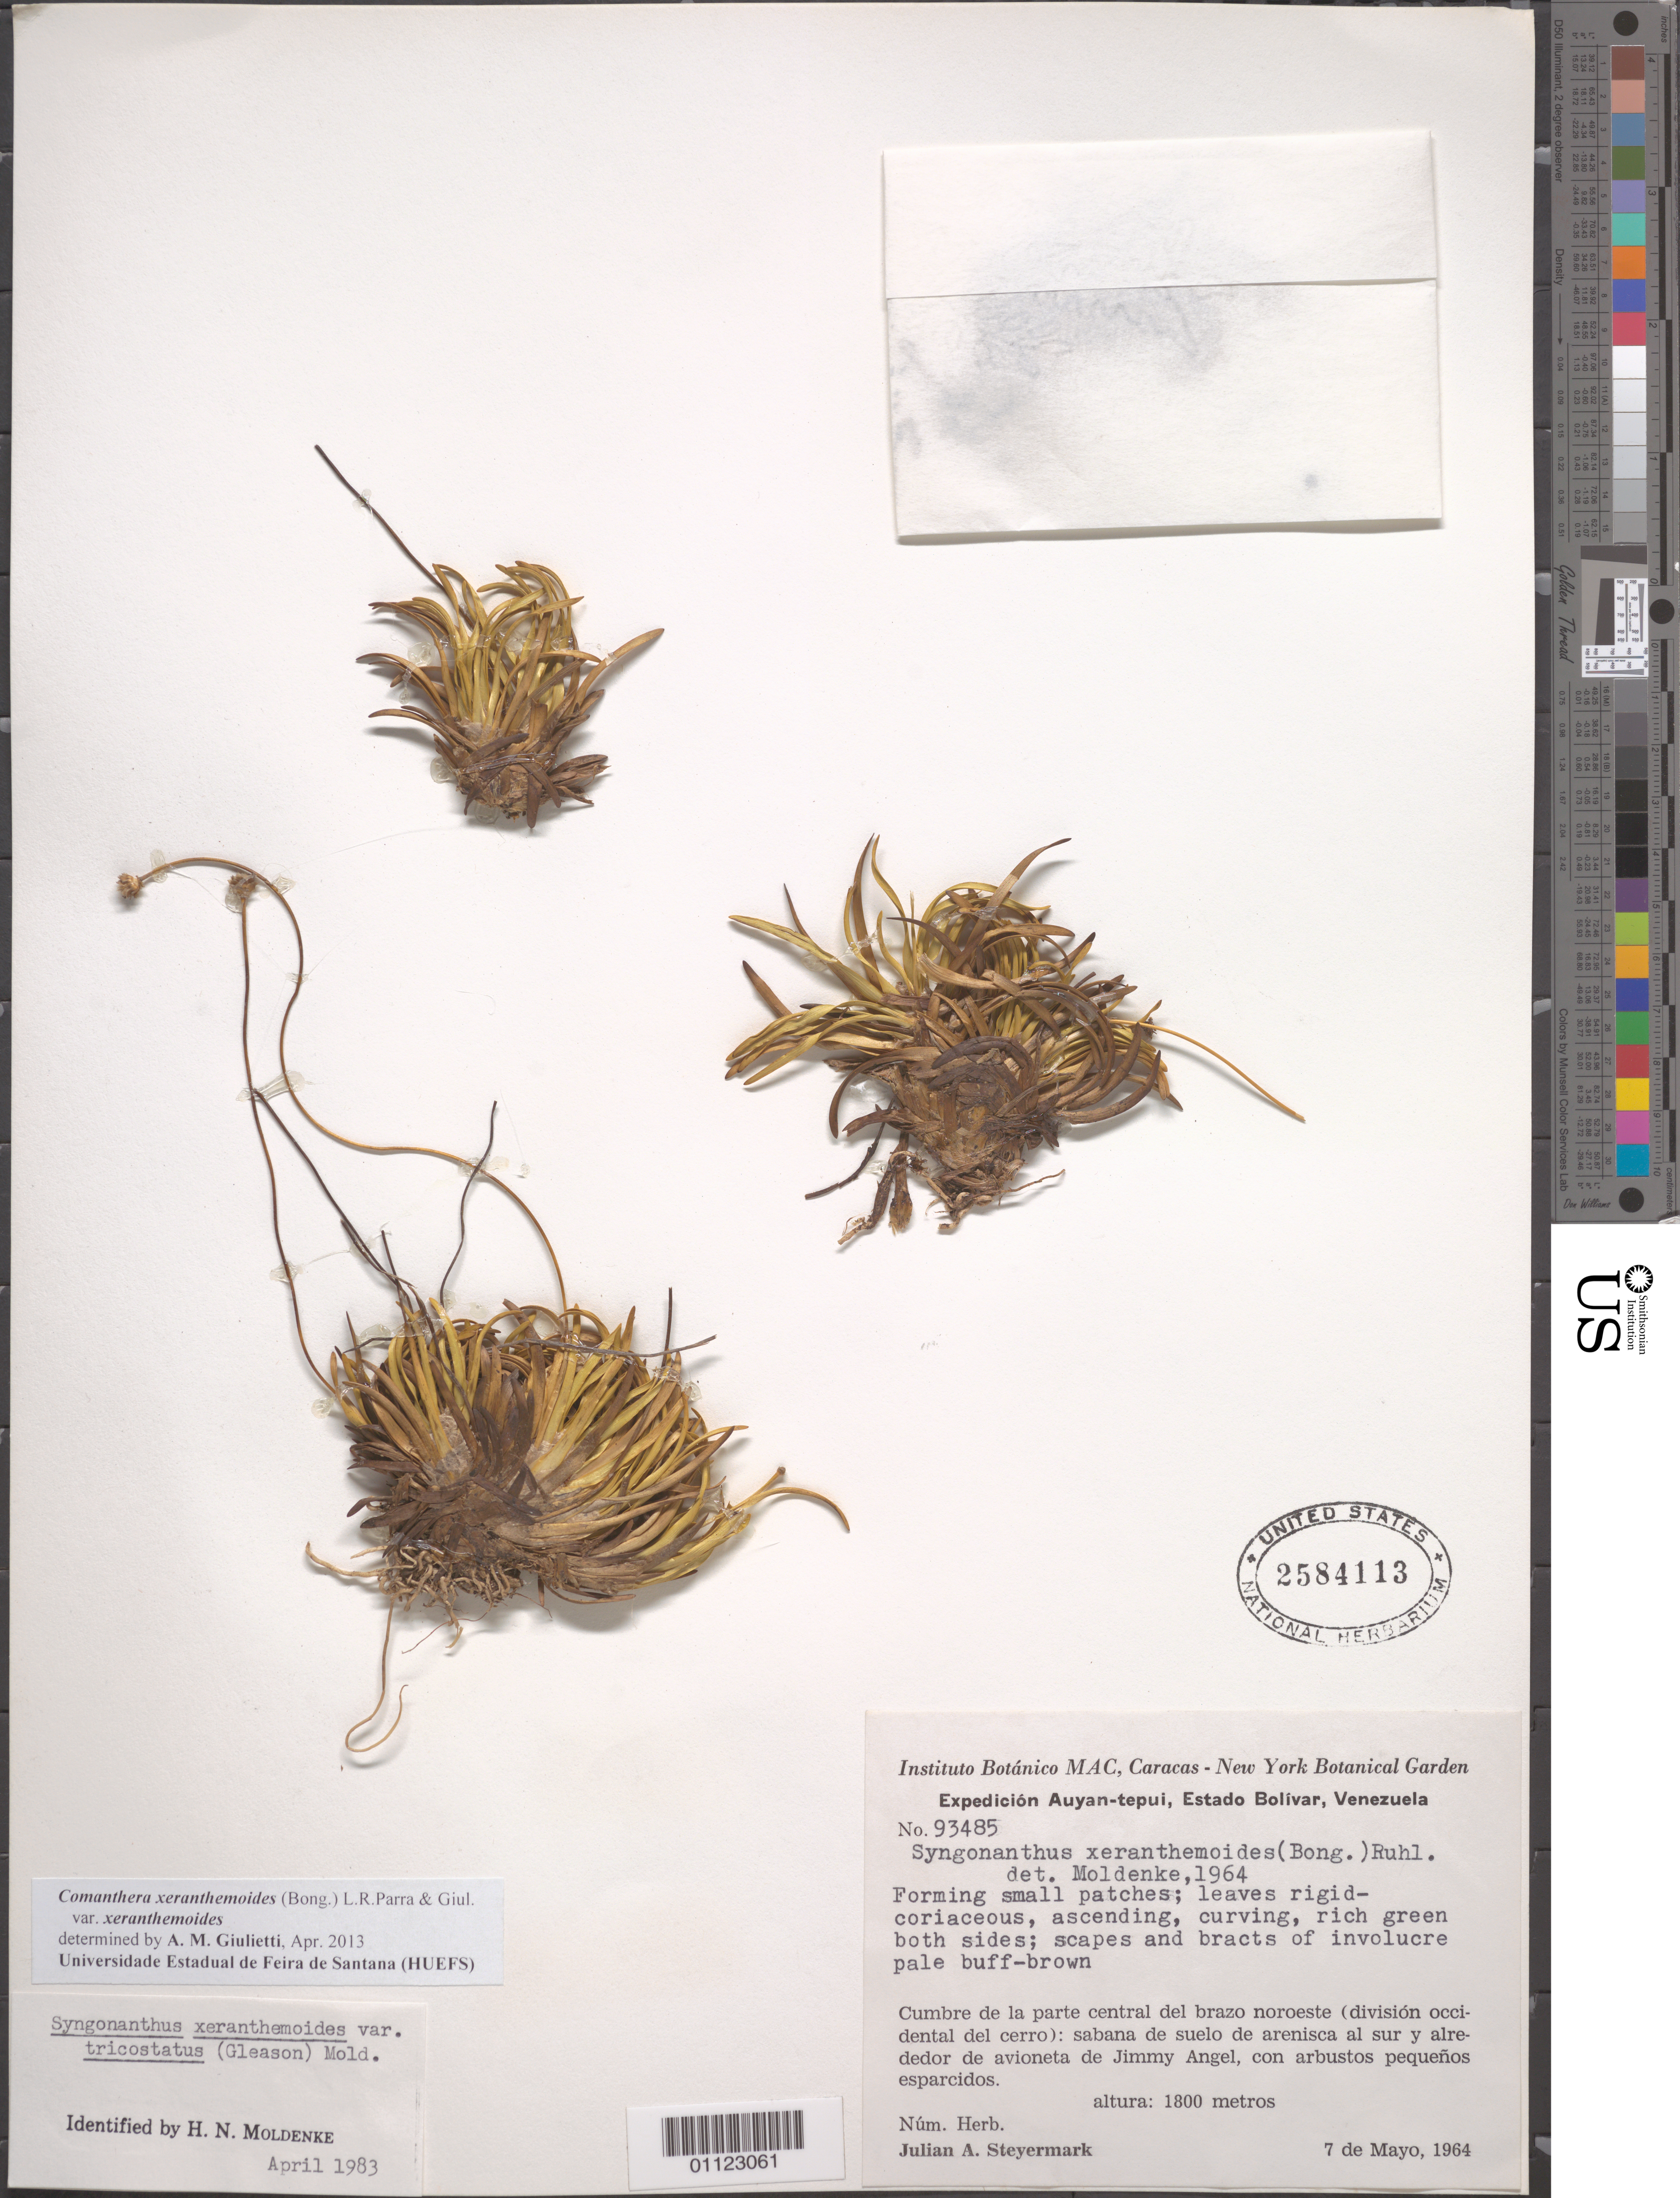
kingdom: Plantae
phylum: Tracheophyta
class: Liliopsida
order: Poales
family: Eriocaulaceae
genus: Comanthera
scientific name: Comanthera xeranthemoides var. xeranthemoides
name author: (Bong.) L.R. Parra & Giul.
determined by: Giulietti, Ana M.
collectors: J. Steyermark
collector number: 93485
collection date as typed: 7 de Mayo 1964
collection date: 1964-05-07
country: Venezuela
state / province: Bolívar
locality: Auyan-tepui, cumbre de la parte central del brazo noroeste (division occidentale del cerro): al sur y alrededor de avioneta de Jimmy Angel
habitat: Sabana de suelo de arenisca, con arbustos pequenos esparcidos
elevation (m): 1800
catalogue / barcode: US 2584113